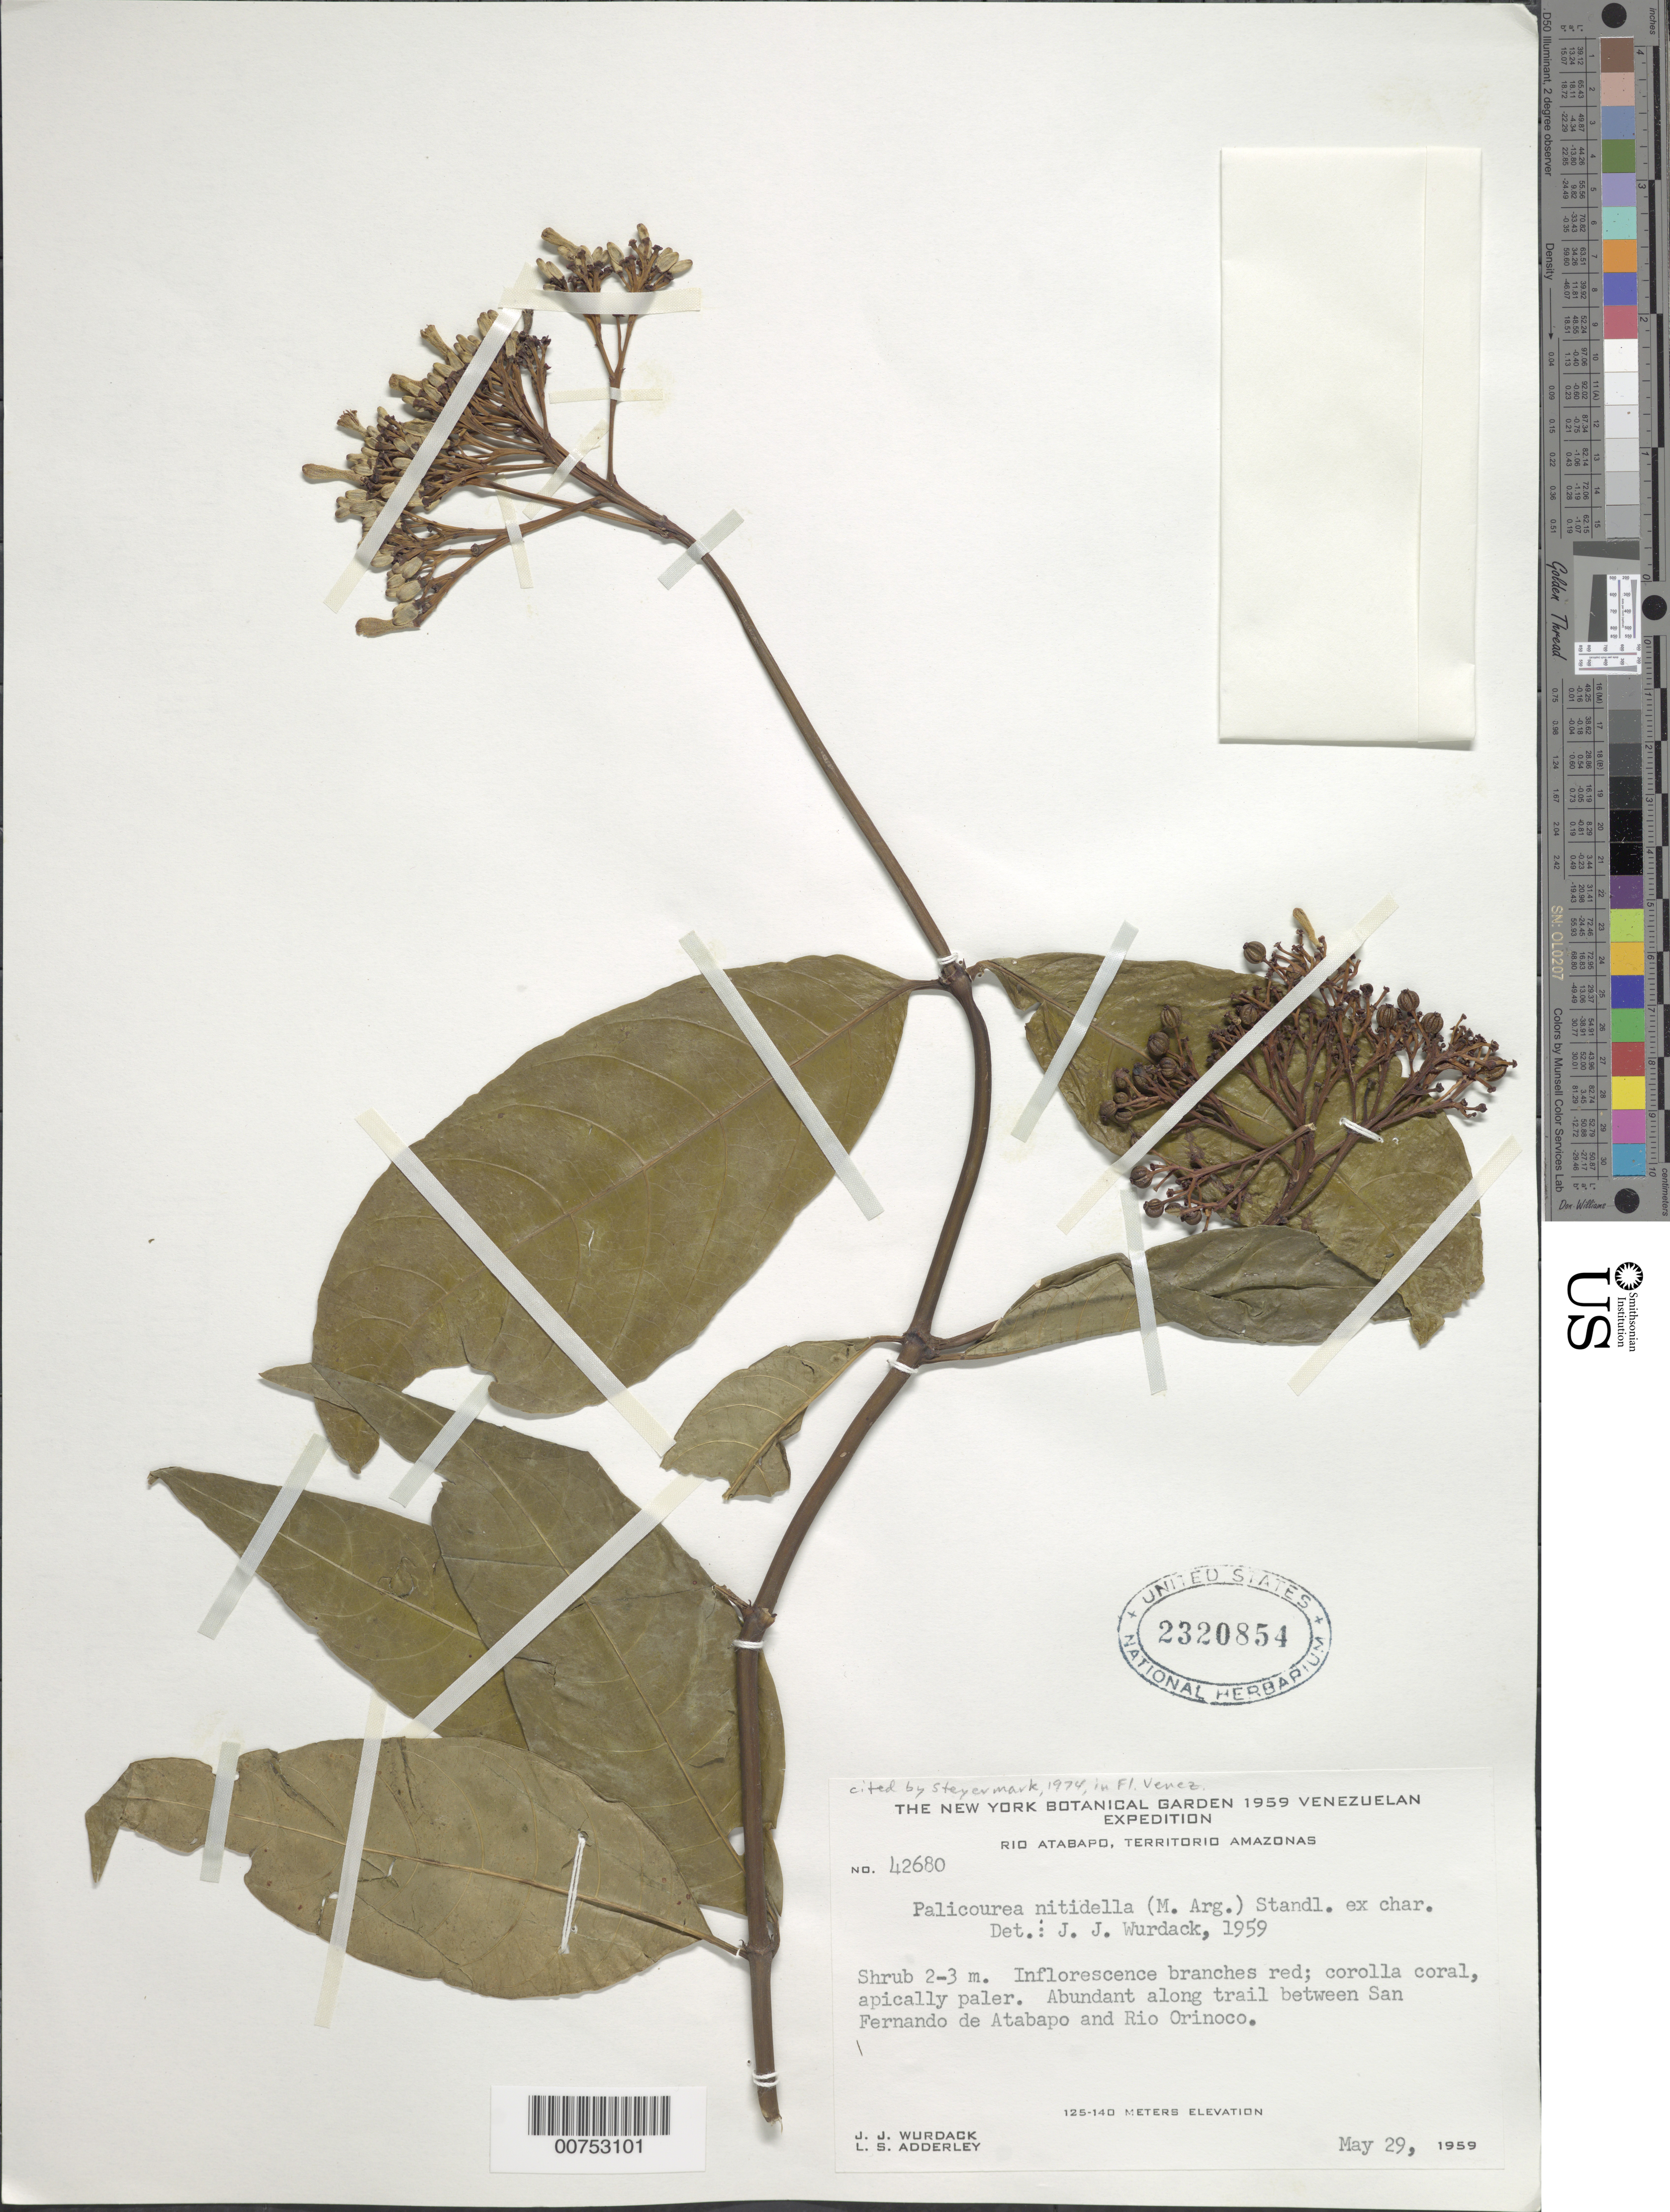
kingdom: Plantae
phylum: Tracheophyta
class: Magnoliopsida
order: Gentianales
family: Rubiaceae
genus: Palicourea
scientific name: Palicourea nitidella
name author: (Müll. Arg.) Standl.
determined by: Wurdack, John J., (US), US (UNITED STATES)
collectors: J. J. Wurdack & L. S. Adderley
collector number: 42680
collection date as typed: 29-May-59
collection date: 1959-05-29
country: Venezuela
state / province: Amazonas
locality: Río Orinoco, trail between San Fernando de Atabapo and Río Orinoco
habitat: Along trail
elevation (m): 125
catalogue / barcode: US 2320854